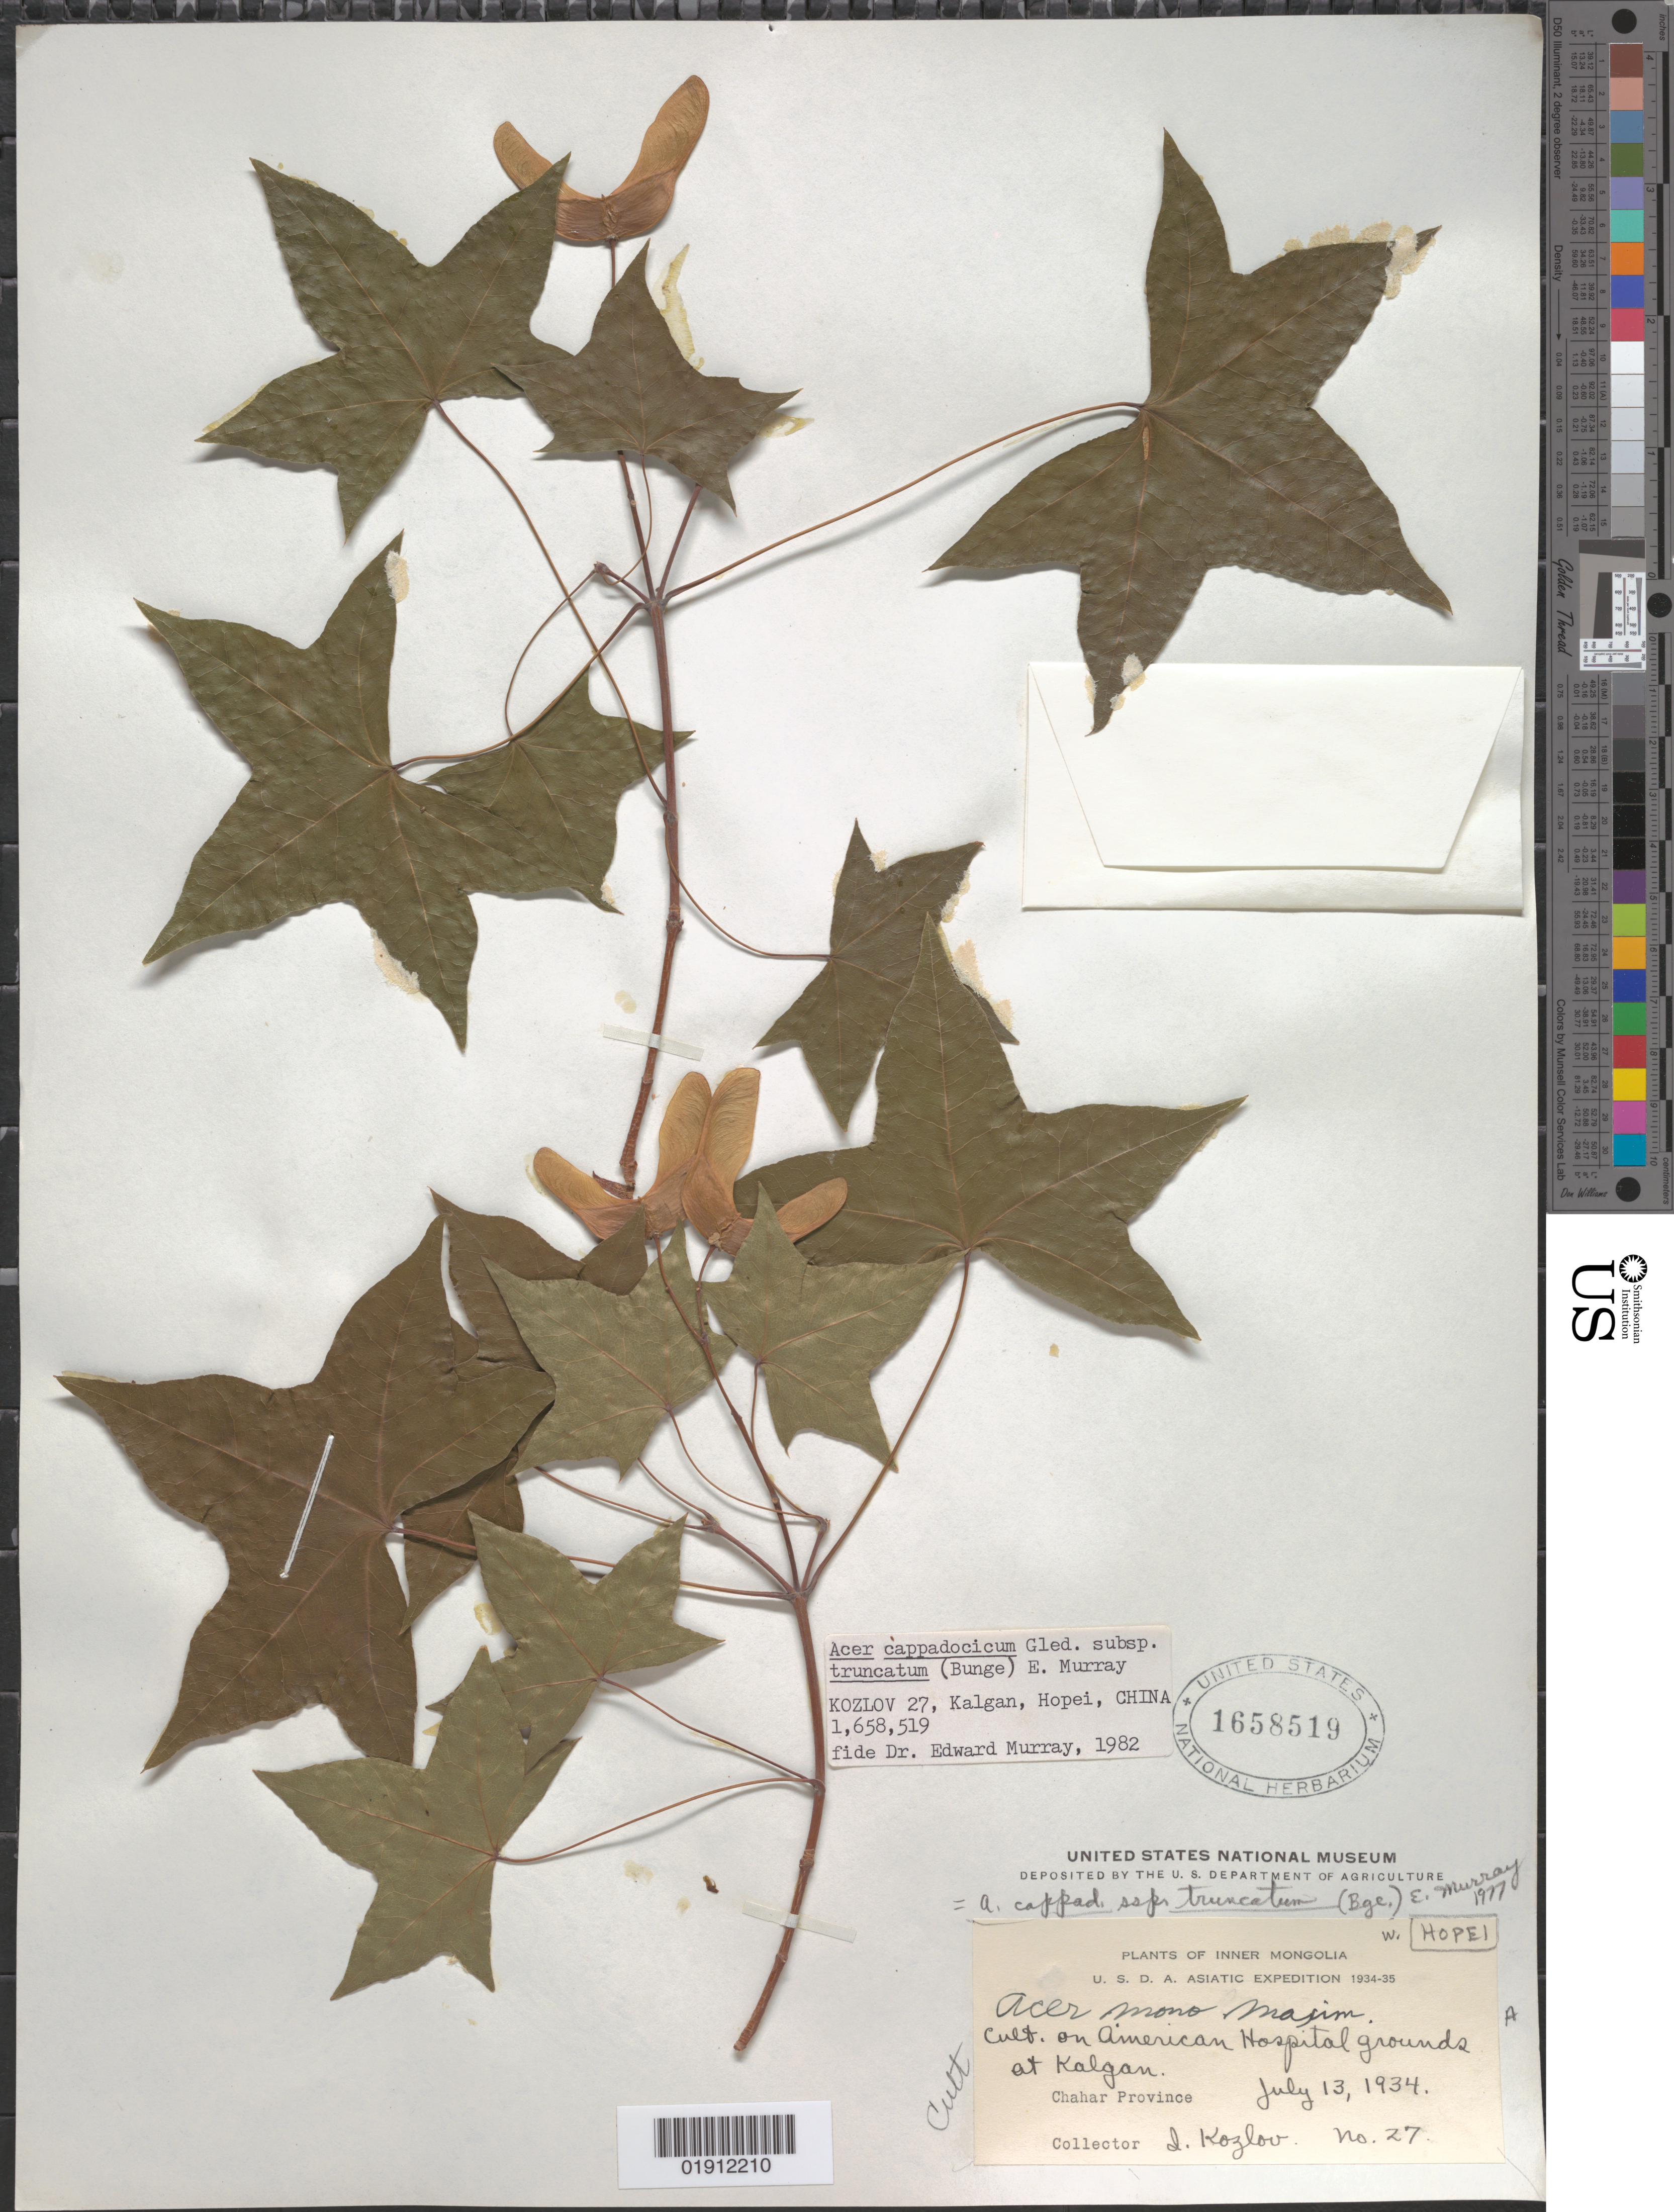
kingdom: Plantae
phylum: Tracheophyta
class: Magnoliopsida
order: Sapindales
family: Sapindaceae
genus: Acer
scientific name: Acer cappadocicum subsp. truncatum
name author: (Bunge) A.E. Murray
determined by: Murray, Edward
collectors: I. Kozlov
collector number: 27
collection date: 1934-07-13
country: China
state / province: Hebei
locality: Chahar Province [Hebei]. Kalgan [Zhangjiakou]. American Hospital grounds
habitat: Cultivated on hospital grounds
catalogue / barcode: US 1658519